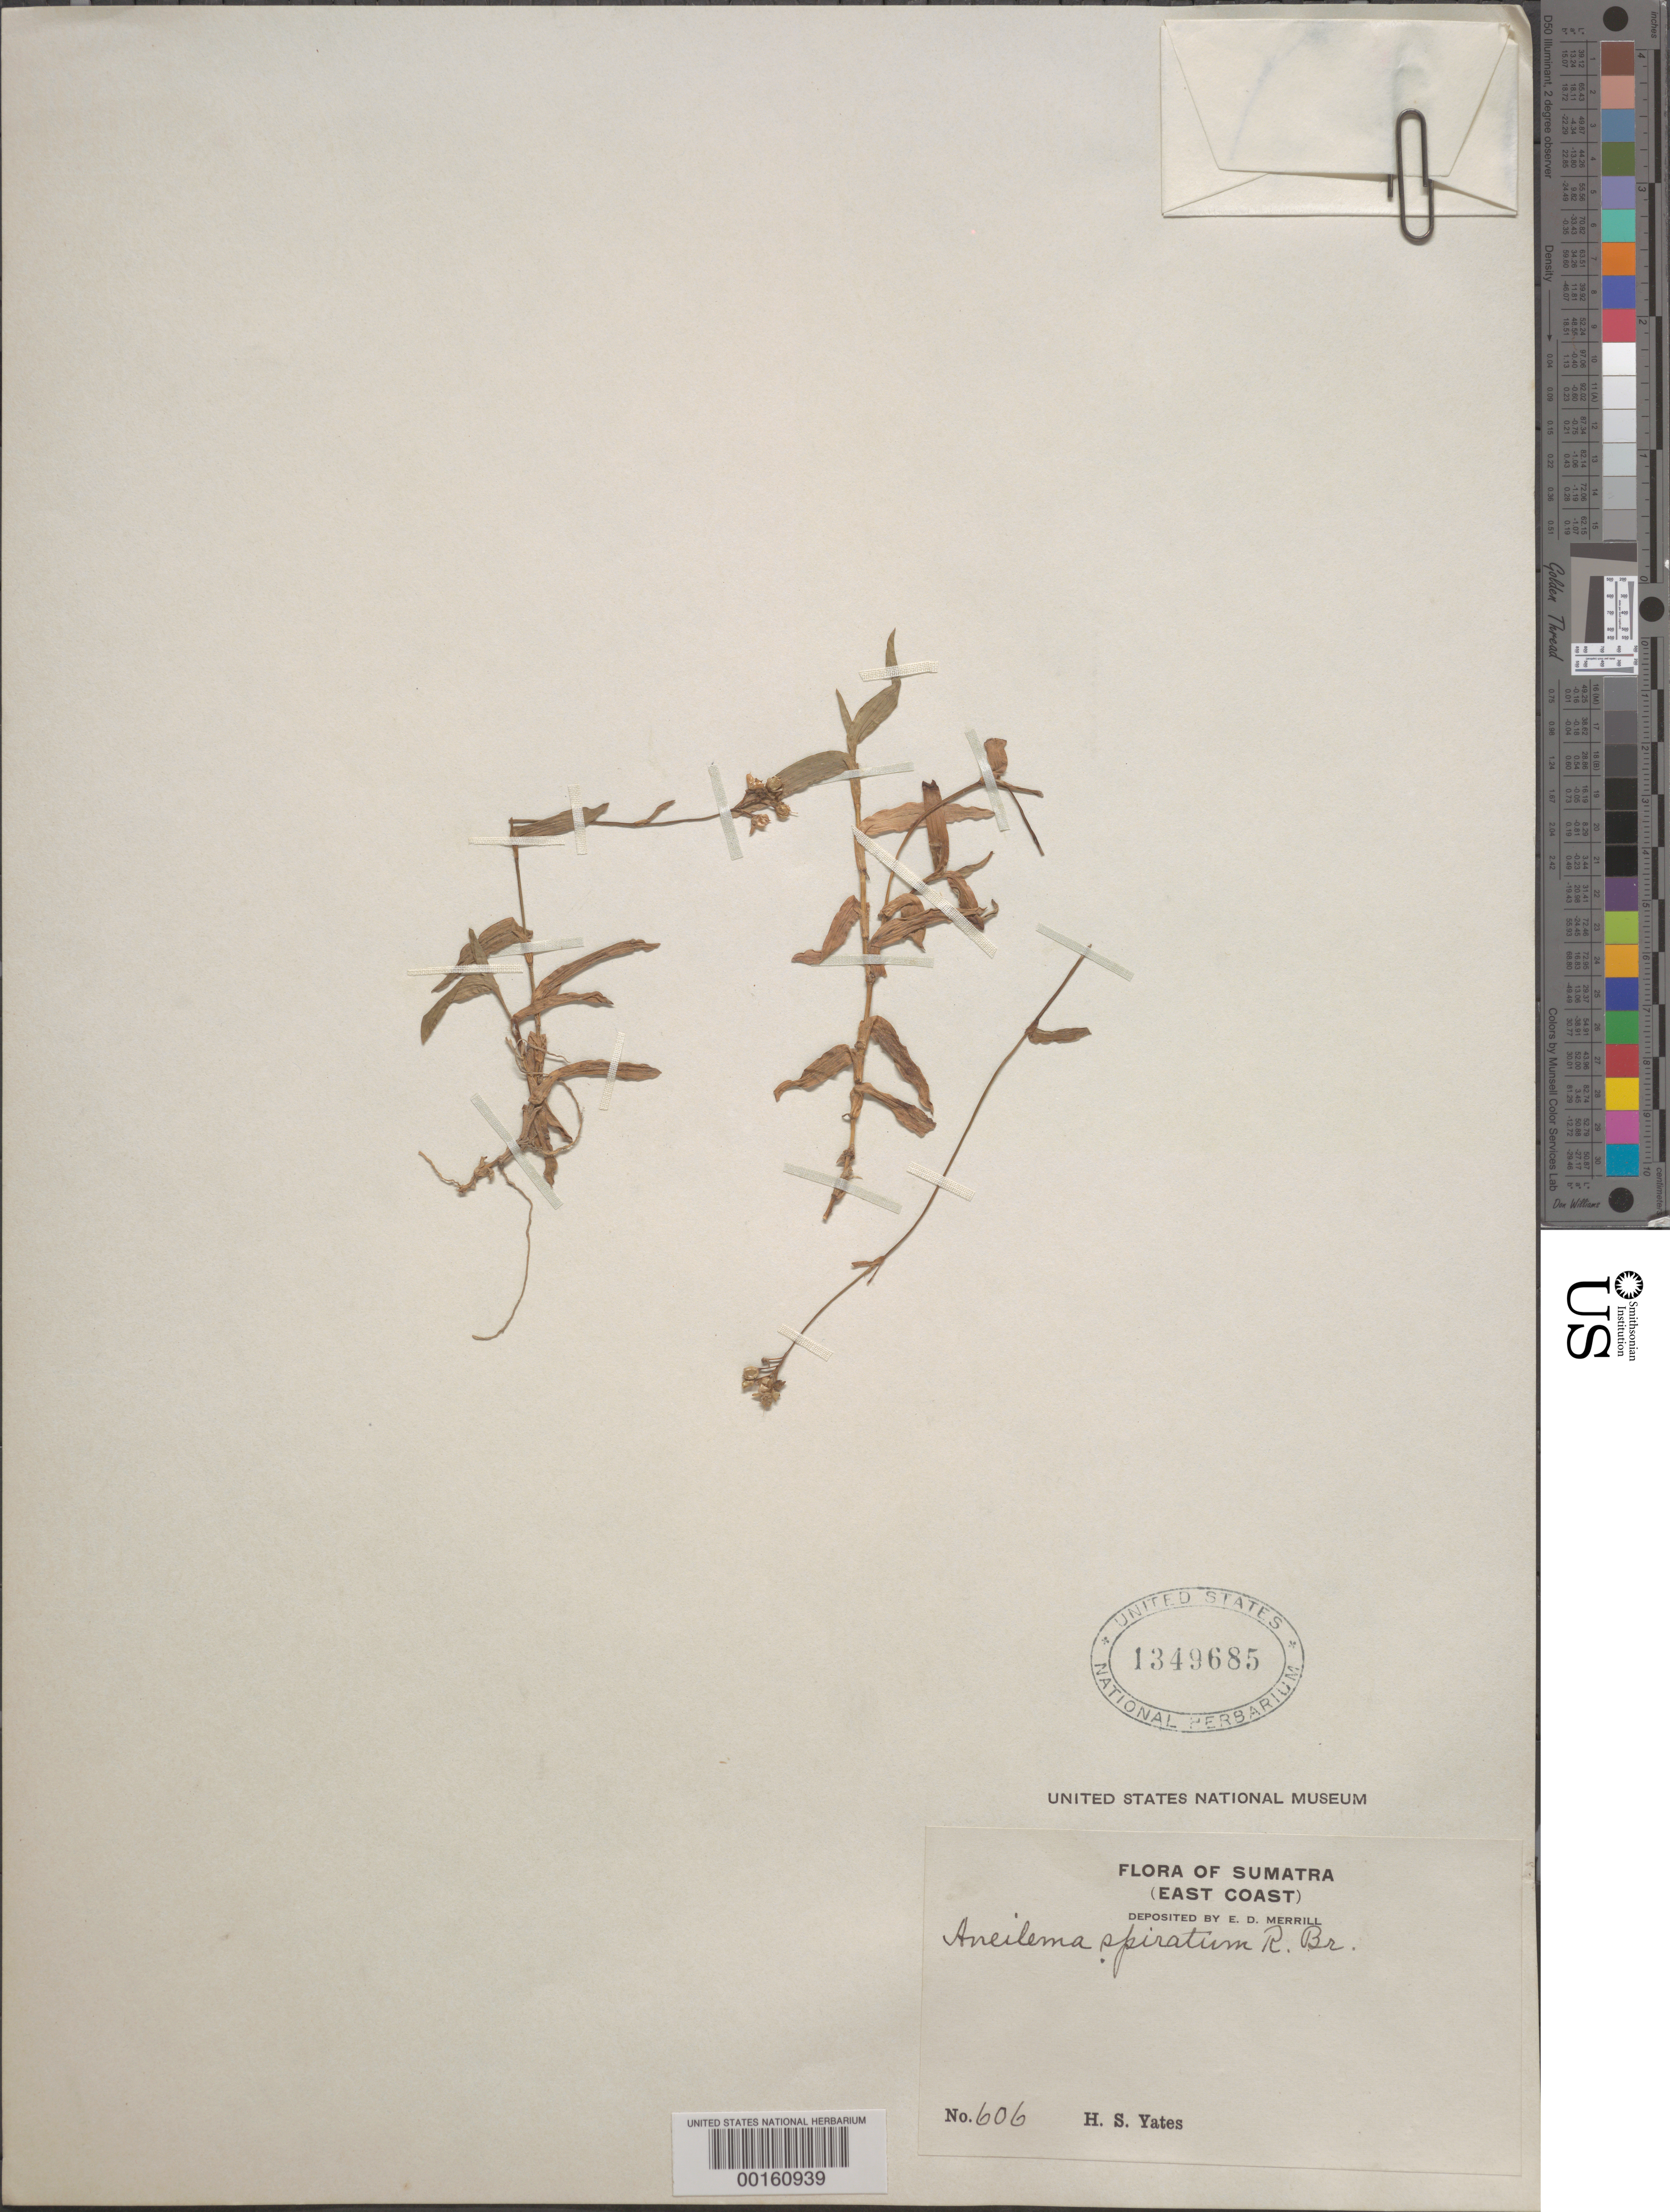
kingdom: Plantae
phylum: Tracheophyta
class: Liliopsida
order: Commelinales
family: Commelinaceae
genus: Murdannia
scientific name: Murdannia nudiflora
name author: (L.) Brenan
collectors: H. S. Yates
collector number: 606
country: Indonesia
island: Sumatra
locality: East coast; sumatra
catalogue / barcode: US 1349685